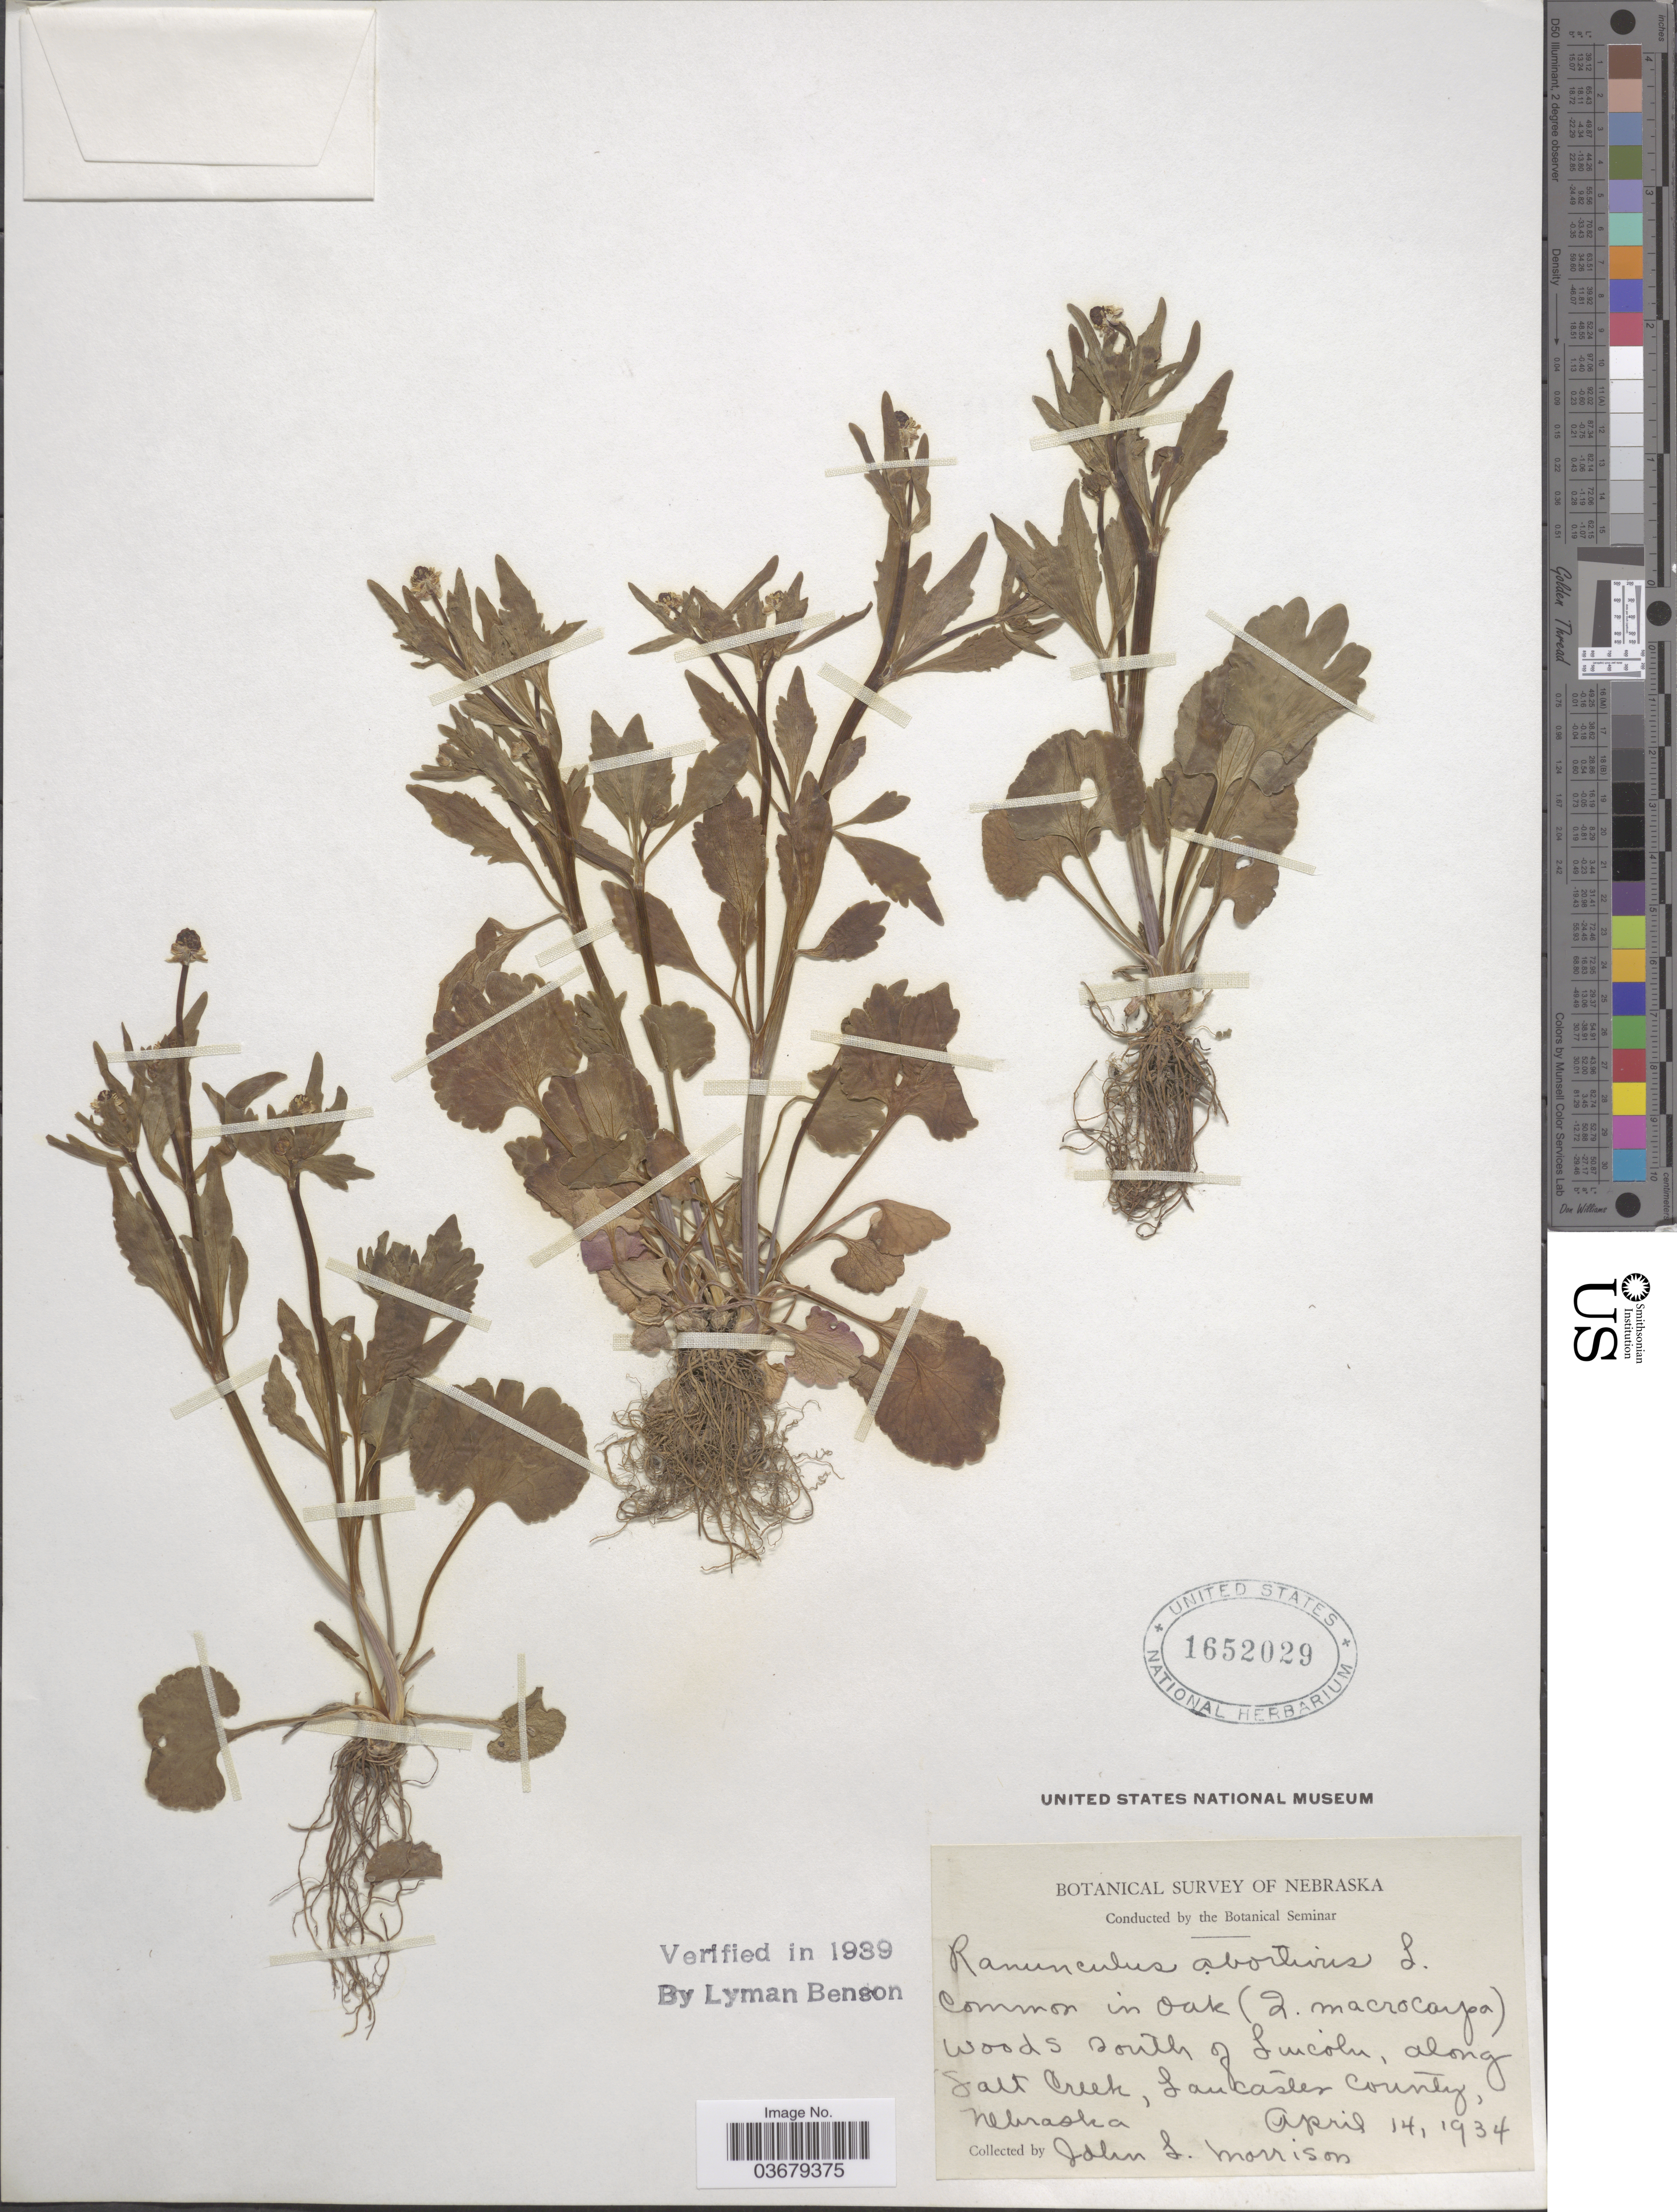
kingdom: Plantae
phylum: Tracheophyta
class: Magnoliopsida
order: Ranunculales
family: Ranunculaceae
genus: Ranunculus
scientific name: Ranunculus abortivus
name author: L.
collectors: J. Morrison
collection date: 1934-04-14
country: United States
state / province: Nebraska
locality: Woods south of Lincoln, along Salt Creek, Lancaster County.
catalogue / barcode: US 1652029